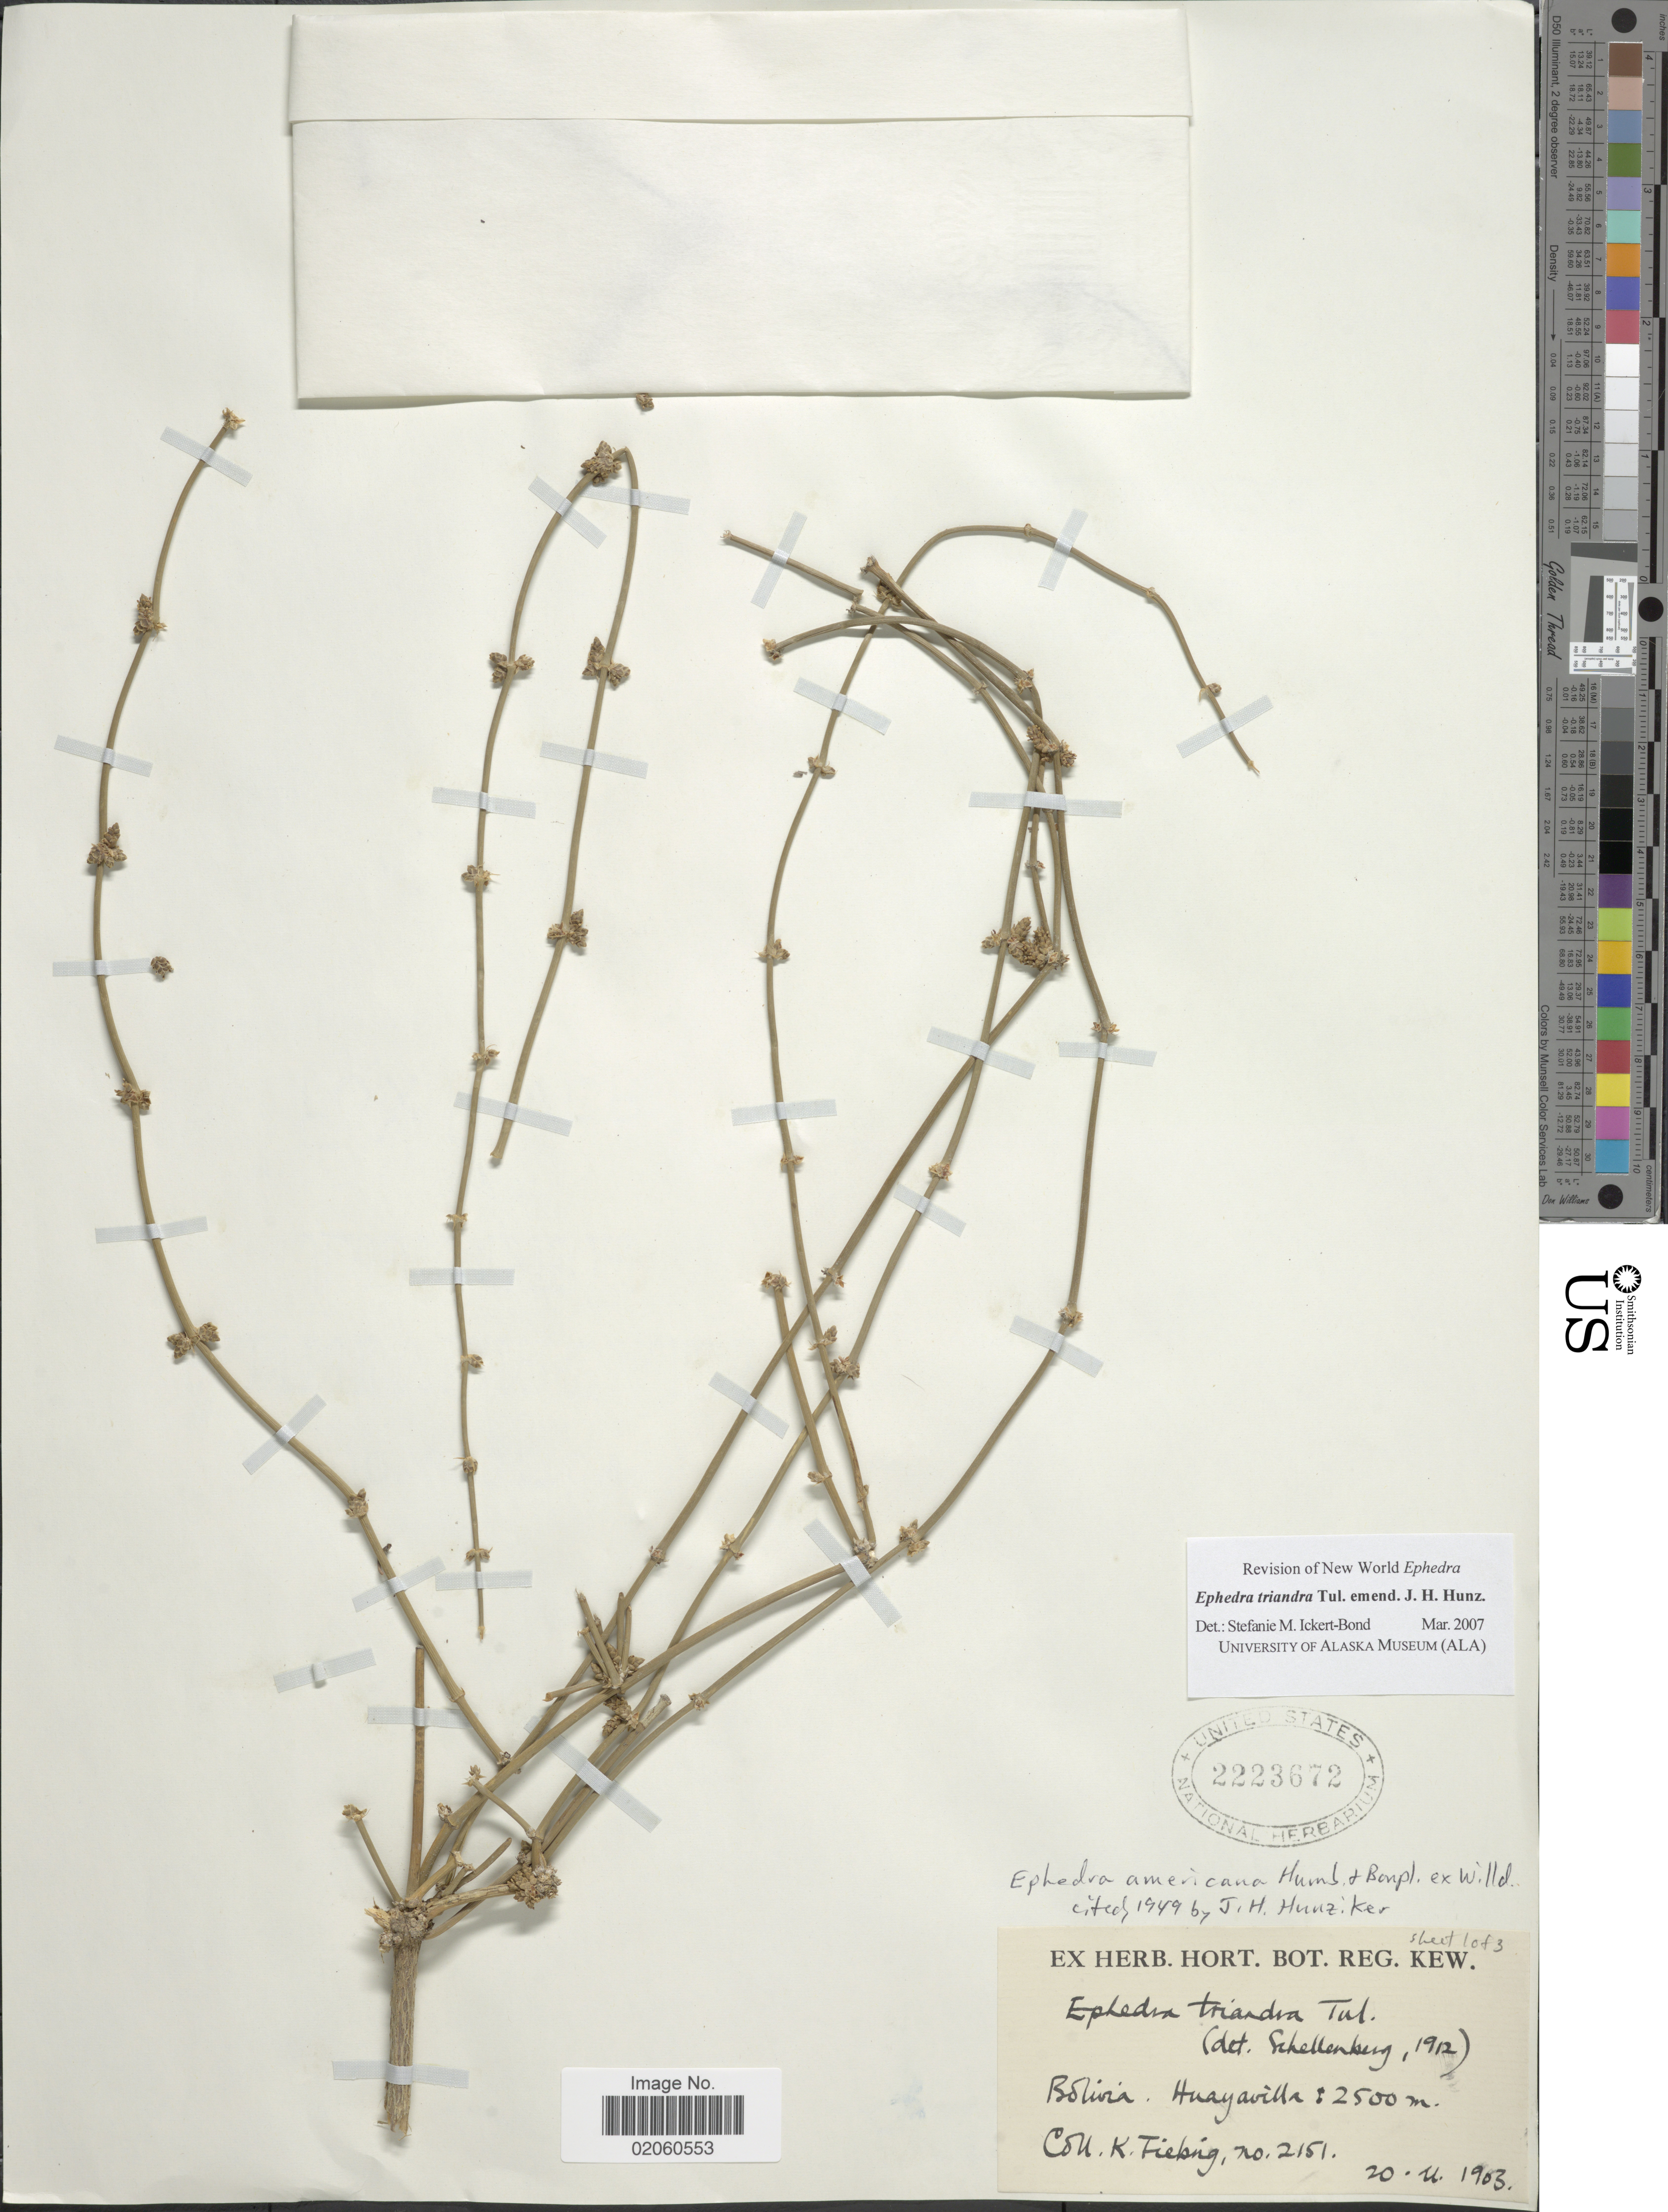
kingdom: Plantae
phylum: Tracheophyta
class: Gnetopsida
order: Ephedrales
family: Ephedraceae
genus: Ephedra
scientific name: Ephedra triandra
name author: Tul.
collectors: K. Fiebrig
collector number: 2151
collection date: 1903-11-20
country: Bolivia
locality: Huayavilla.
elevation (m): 2500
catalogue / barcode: US 2223672